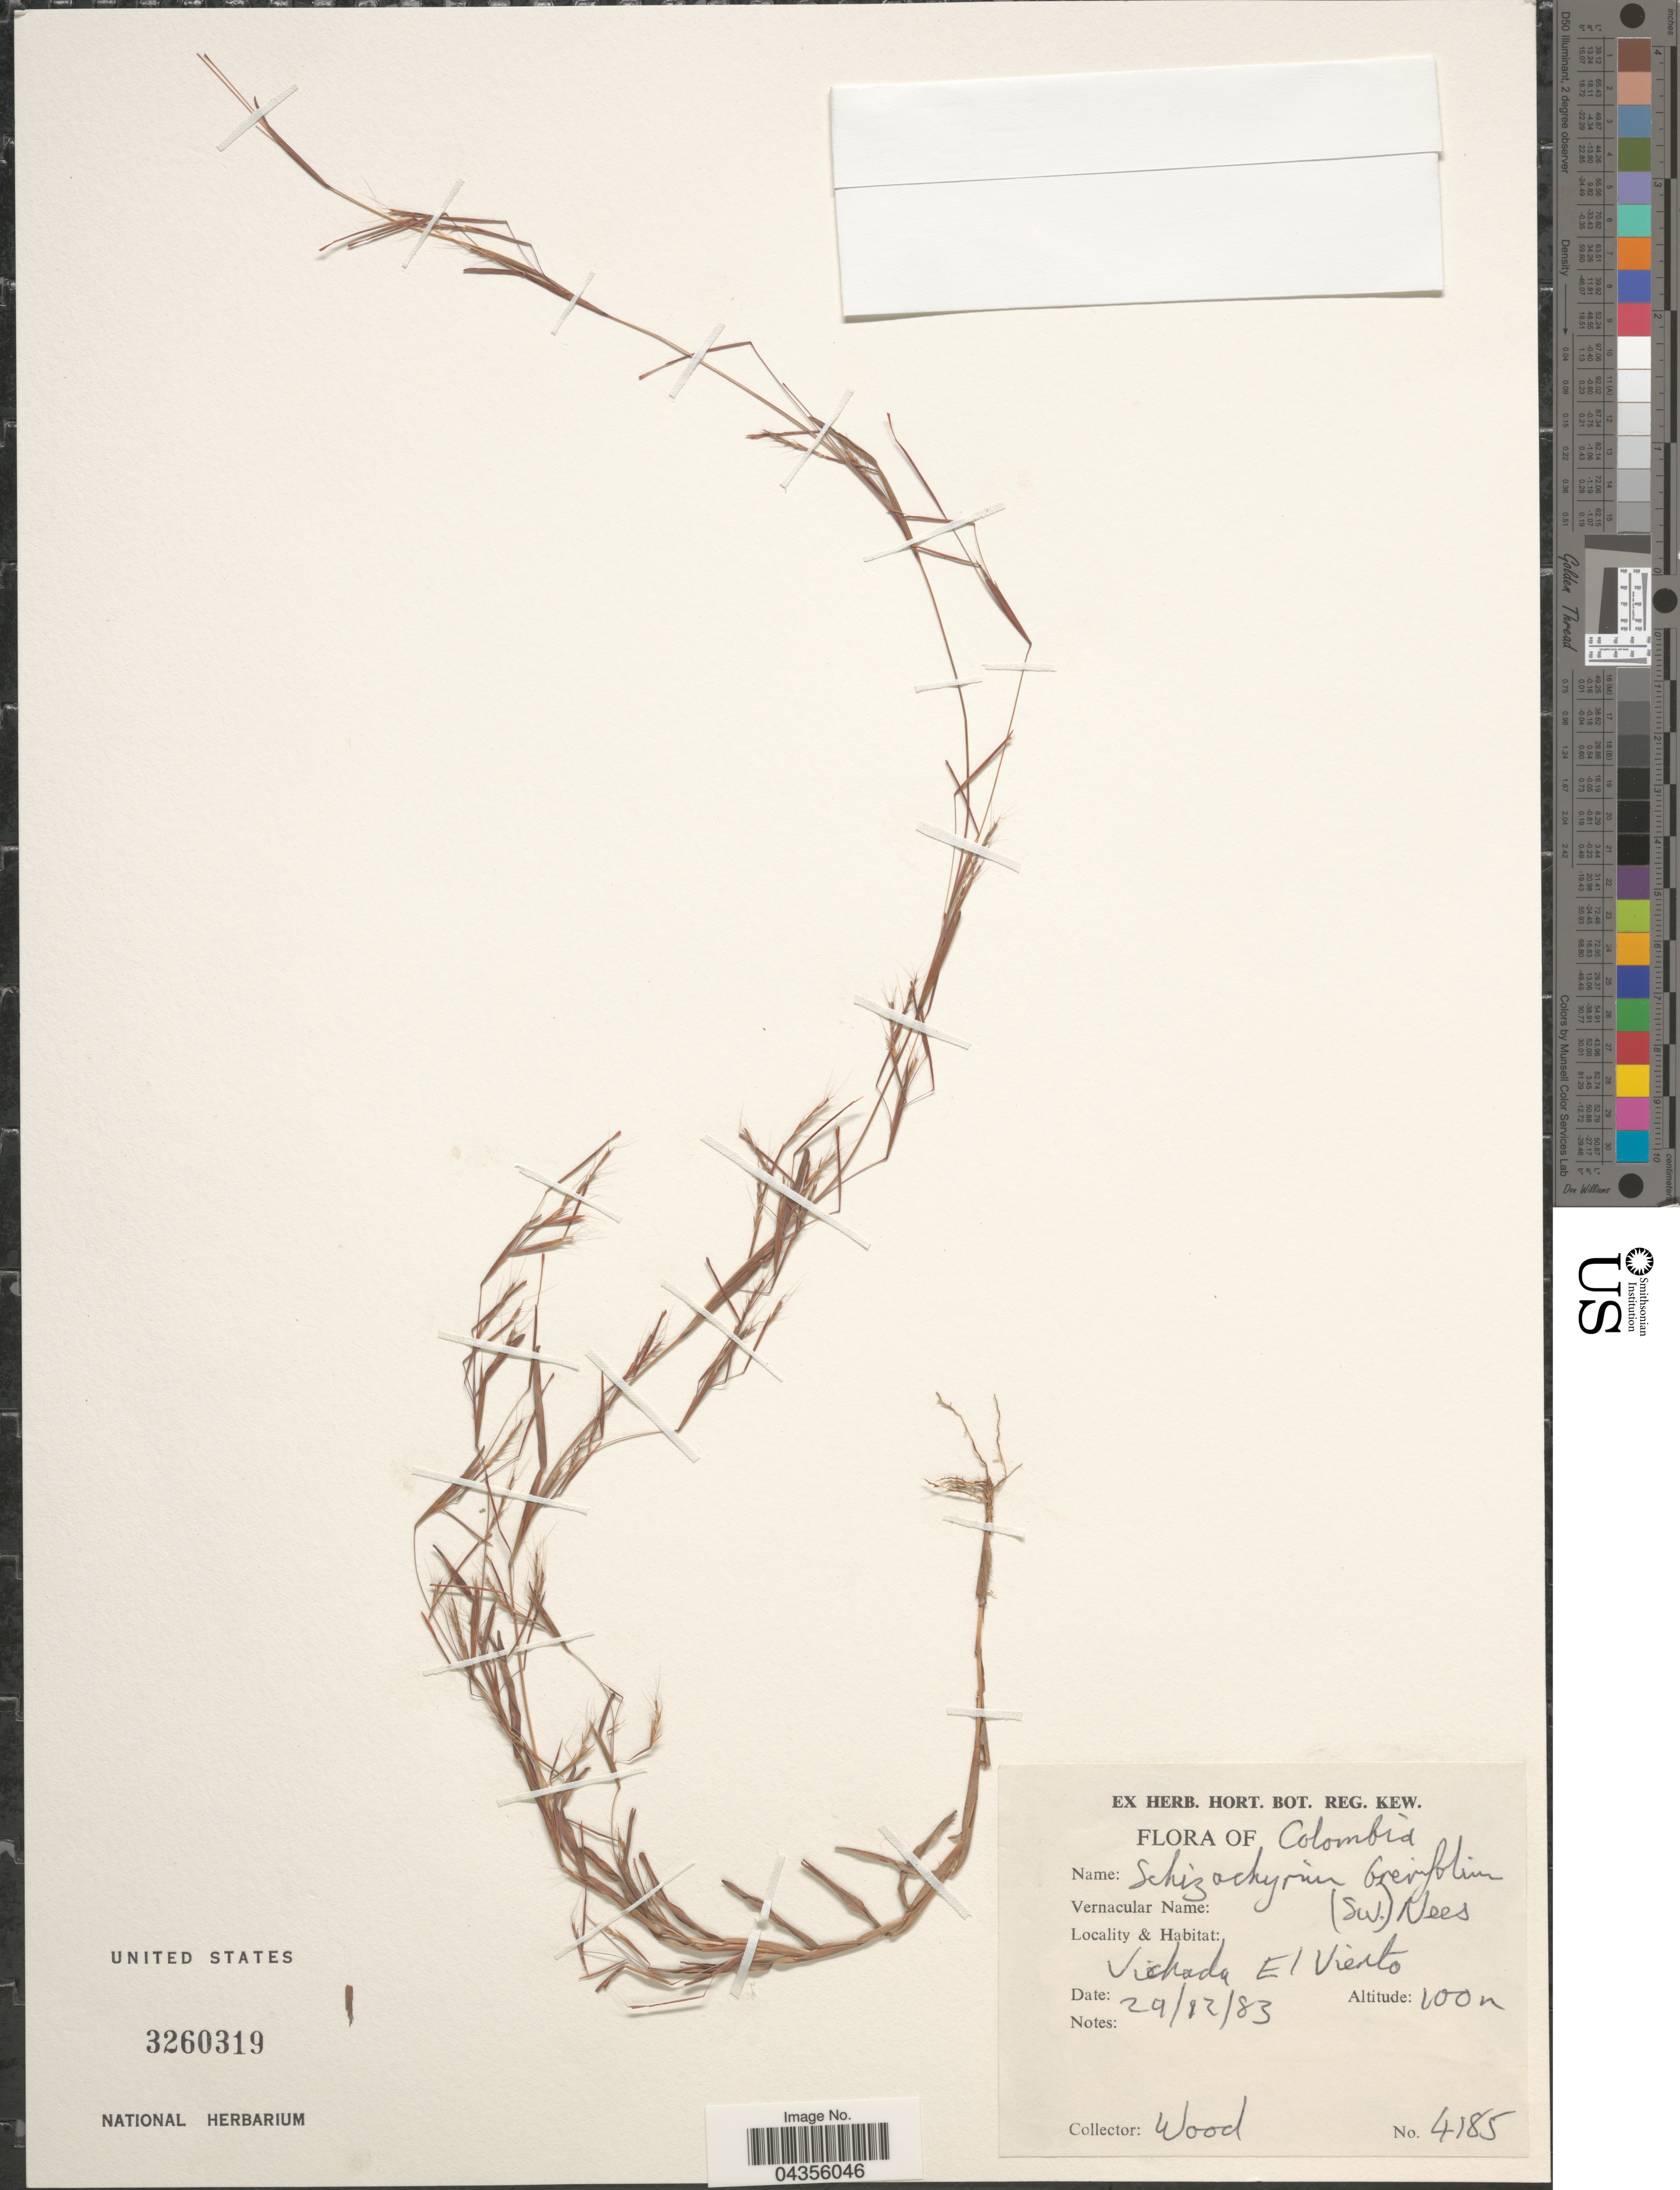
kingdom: Plantae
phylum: Tracheophyta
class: Liliopsida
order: Poales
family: Poaceae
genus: Schizachyrium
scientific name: Schizachyrium brevifolium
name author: (Sw.) Nees ex Büse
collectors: Wood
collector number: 4185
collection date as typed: Transcribed d/m/y: 29/12/83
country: Colombia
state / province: Vichada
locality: Vichada El Vierto.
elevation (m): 100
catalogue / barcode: US 3260319